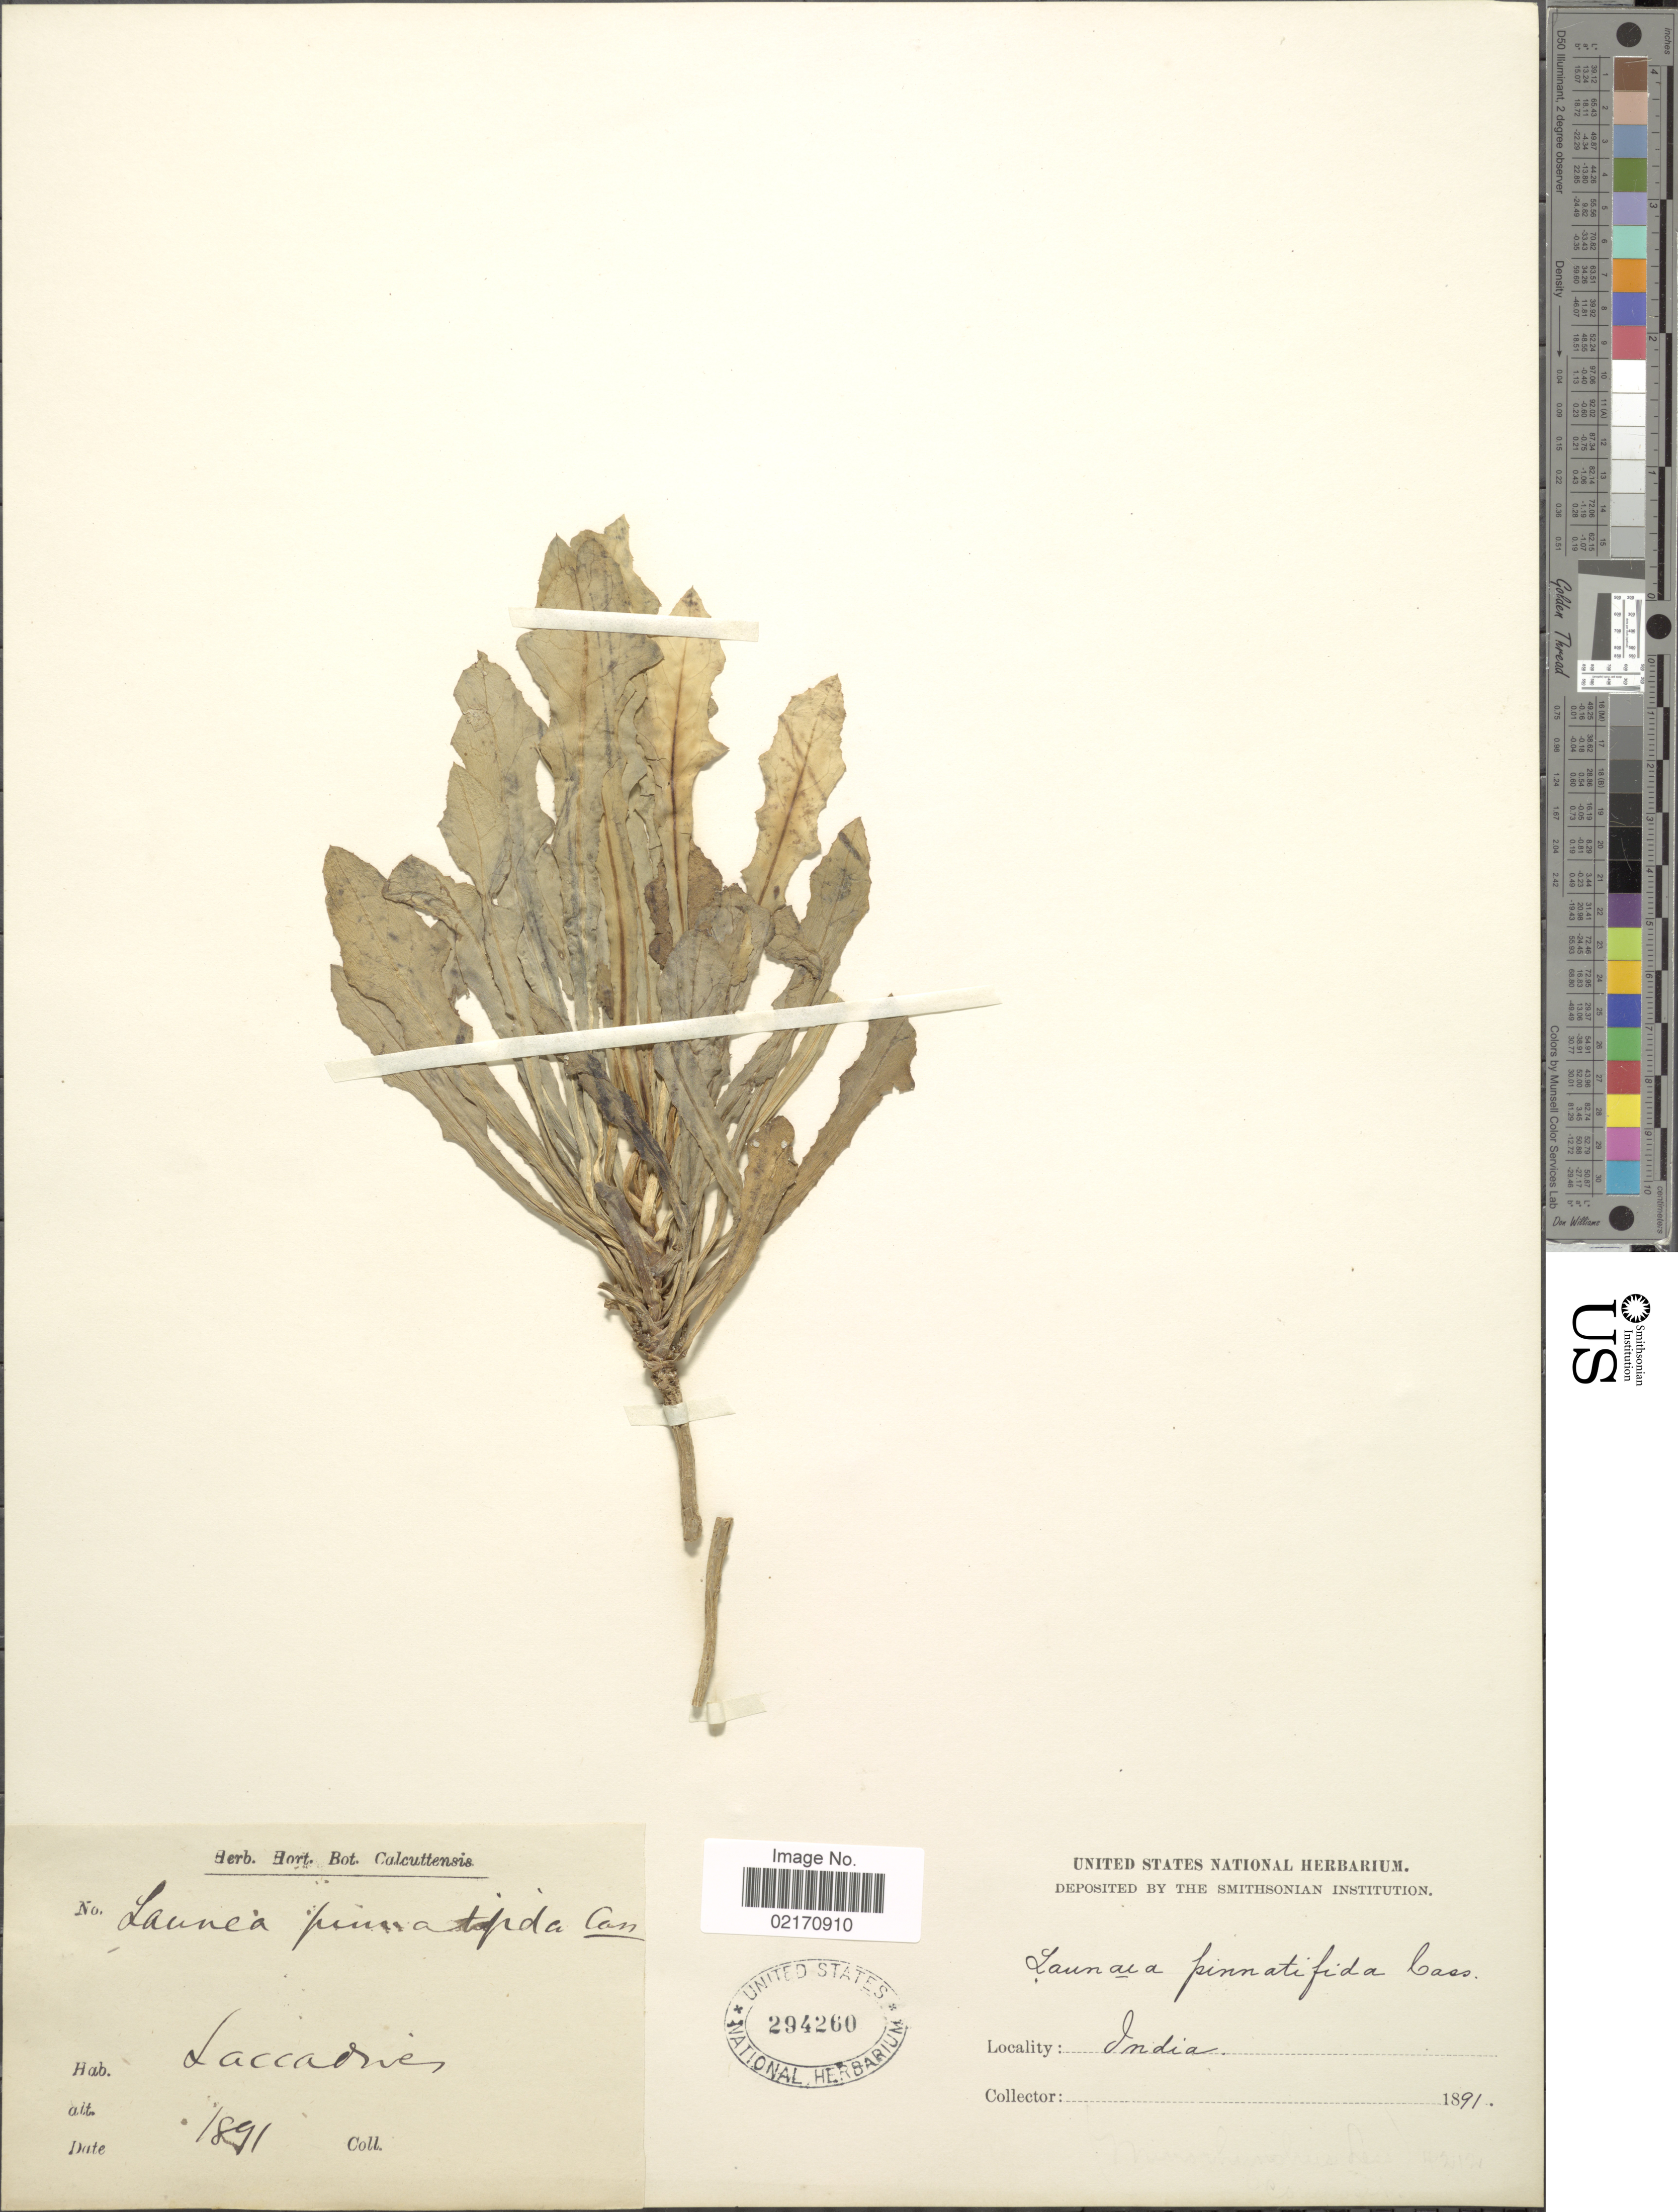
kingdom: Plantae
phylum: Tracheophyta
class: Magnoliopsida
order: Asterales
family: Asteraceae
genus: Launaea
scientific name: Launaea sarmentosa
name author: (Willd.) Kuntze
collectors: ex Herb. Hort. Bot. Calcuttensis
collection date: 1891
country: India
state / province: Lakshadweep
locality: Laccadives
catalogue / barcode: US 294260